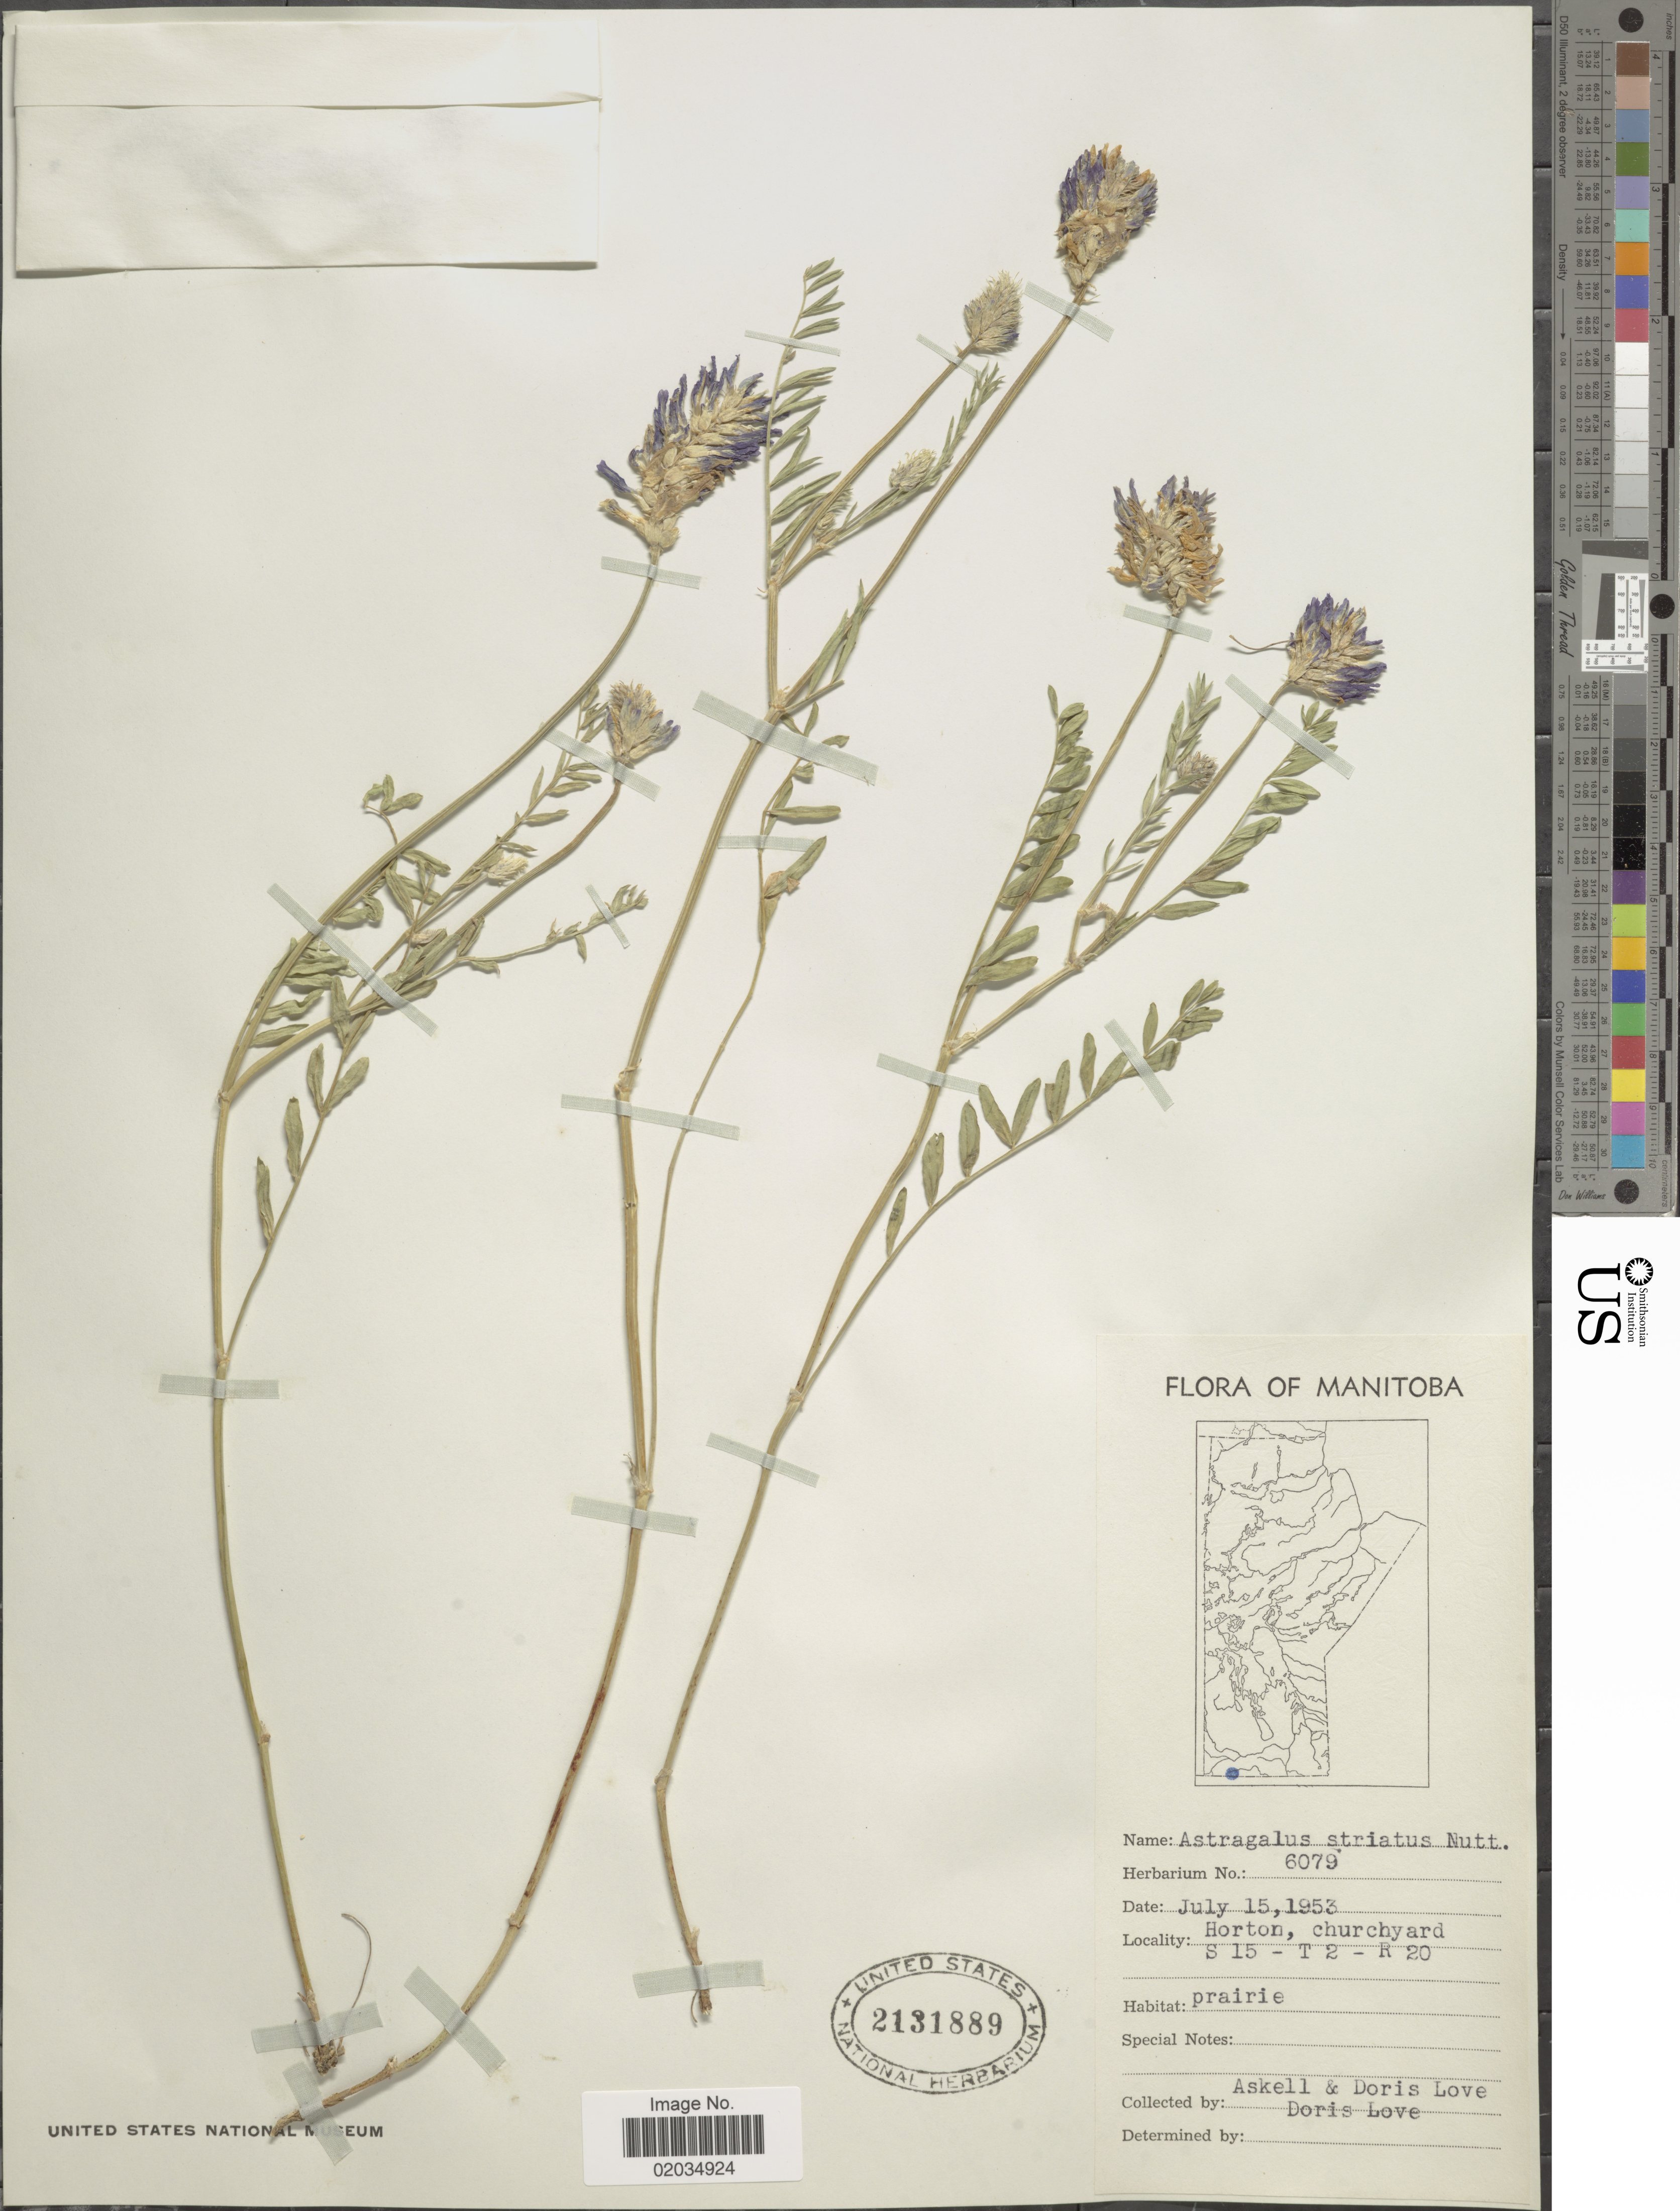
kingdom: Plantae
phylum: Tracheophyta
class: Magnoliopsida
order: Fabales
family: Fabaceae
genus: Astragalus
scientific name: Astragalus striatus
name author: Nutt.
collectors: -. Askell & D. Löve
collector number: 6079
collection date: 1953-07-15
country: Canada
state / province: Manitoba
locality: Horton, Churcyard S15-T2-R20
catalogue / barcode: US 2131889